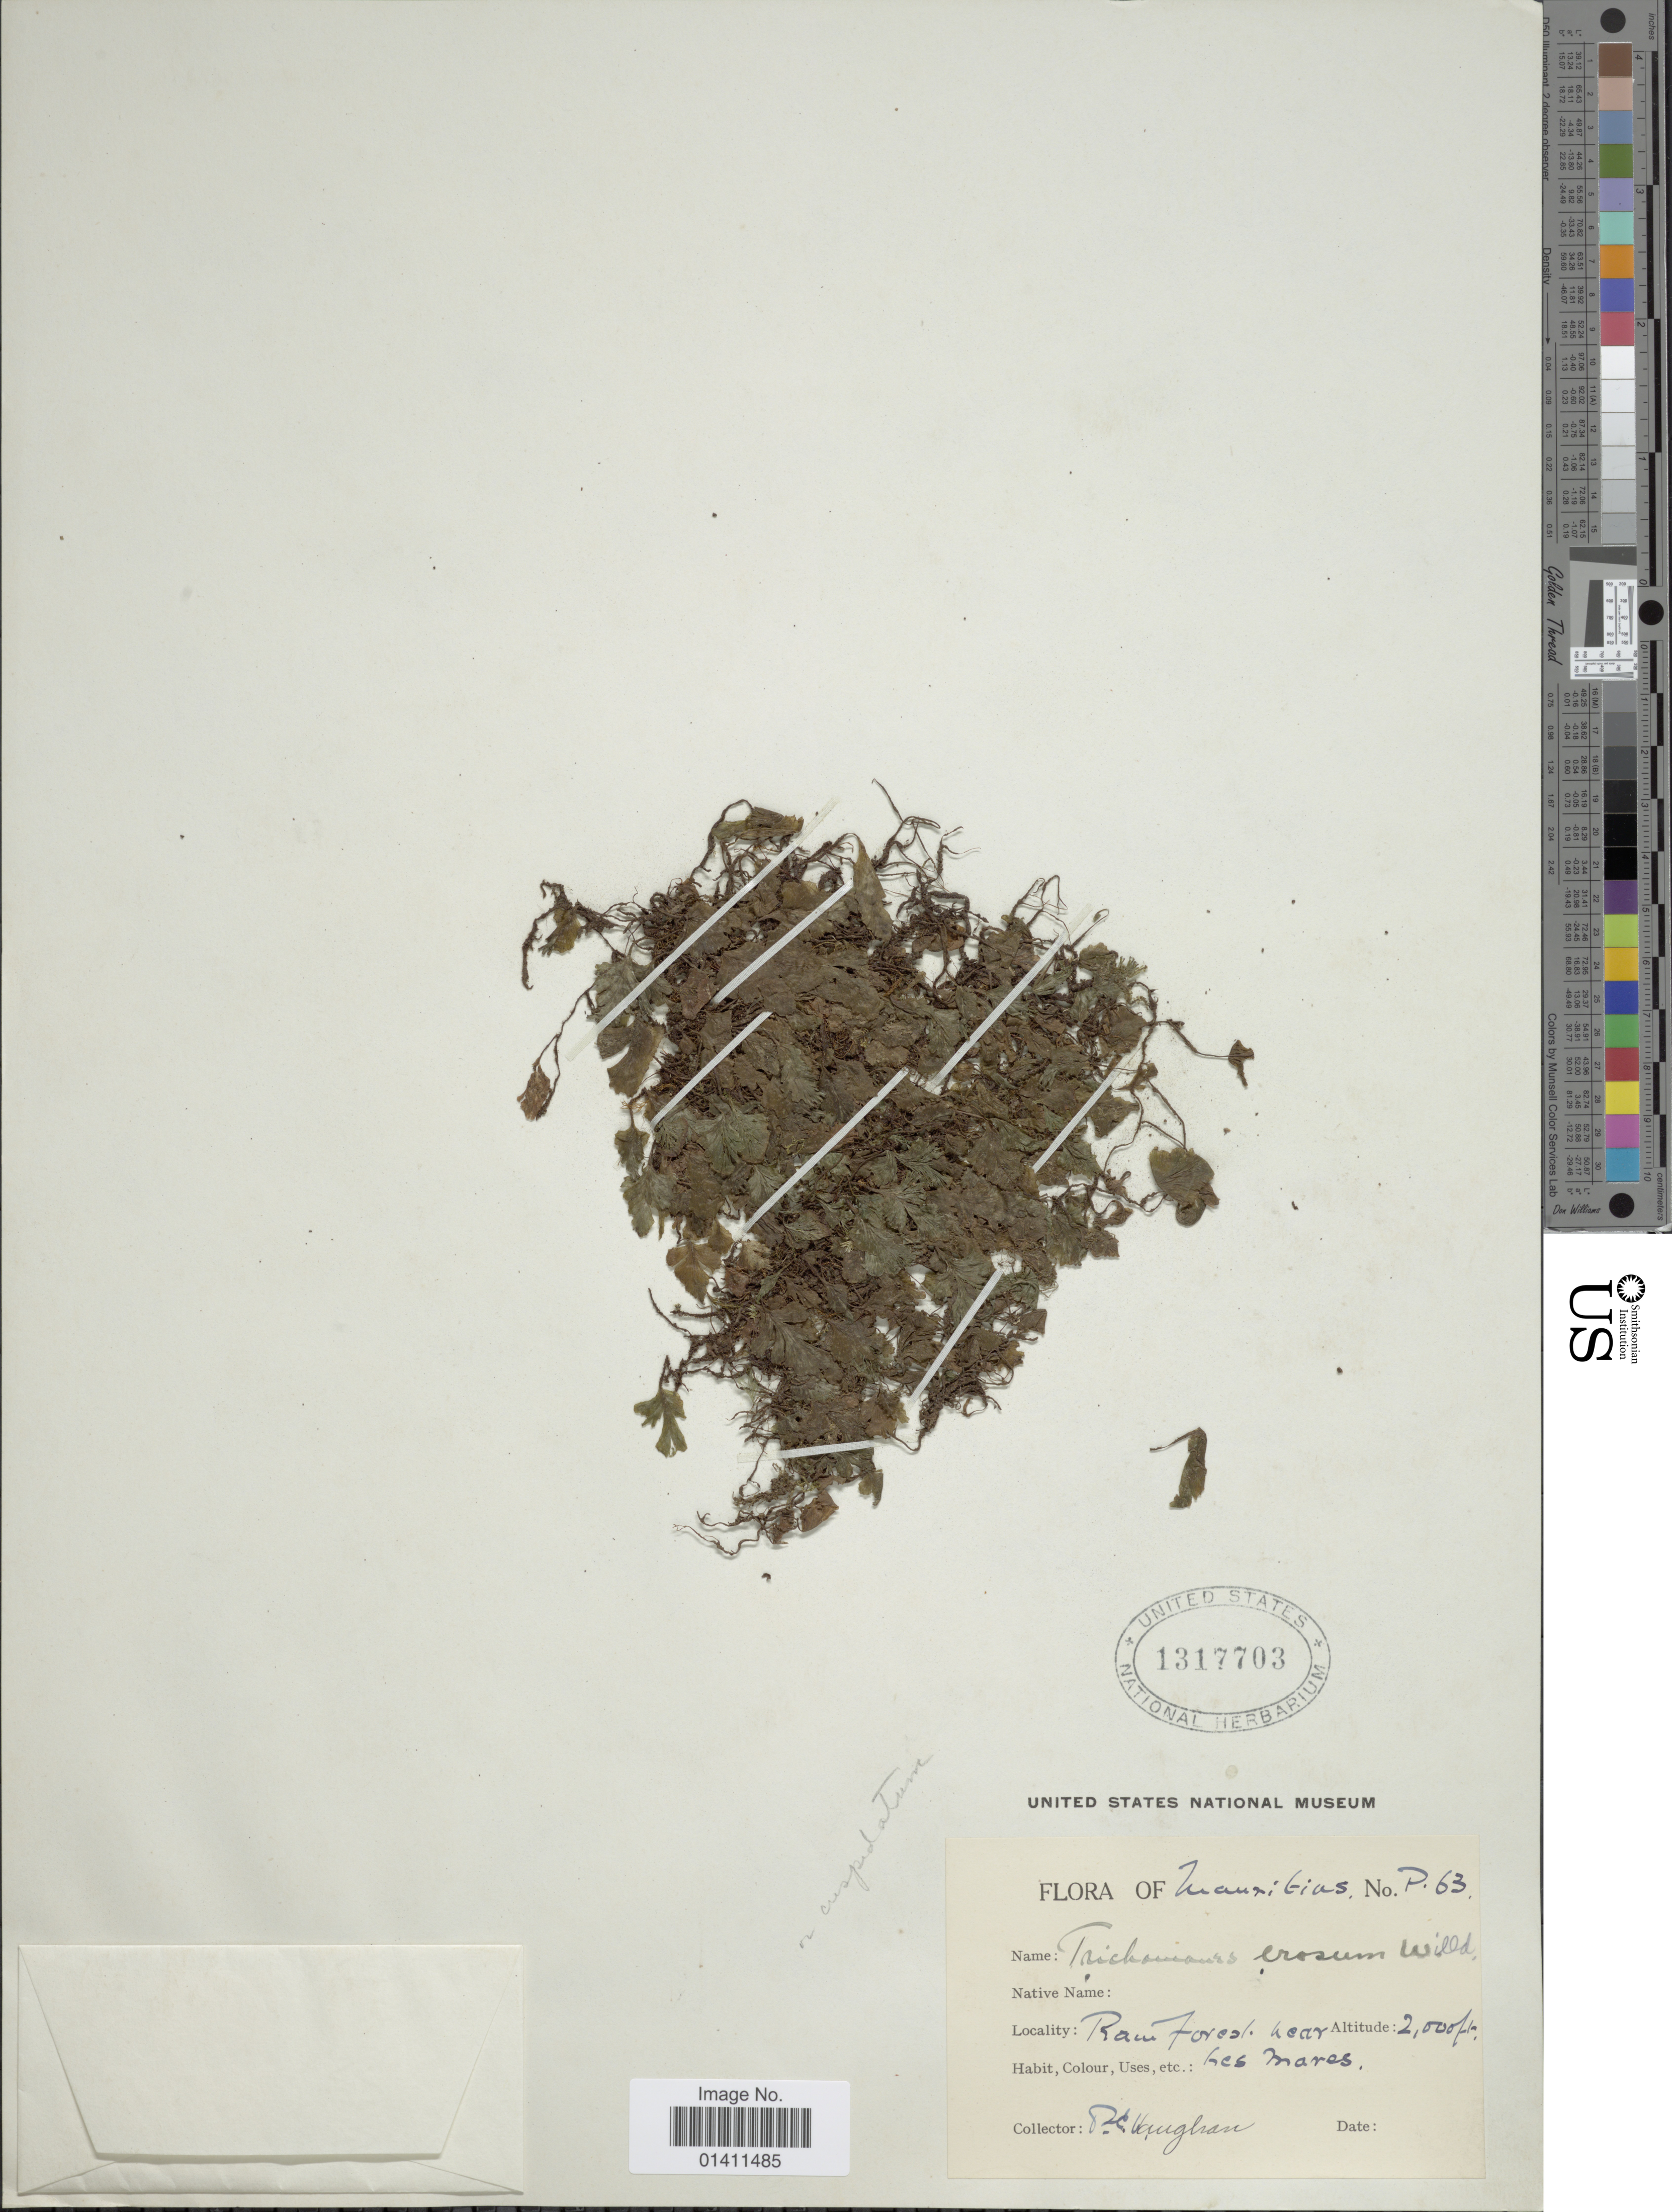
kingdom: Plantae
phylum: Tracheophyta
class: Polypodiopsida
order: Hymenophyllales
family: Hymenophyllaceae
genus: Didymoglossum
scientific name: Didymoglossum cuspidatum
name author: (Willd.) Ebihara & Dubuisson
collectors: R. Vaughan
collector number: P63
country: Mauritius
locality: Raui forest near Les Mares. [interpreted]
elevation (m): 610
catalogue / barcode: US 1317703